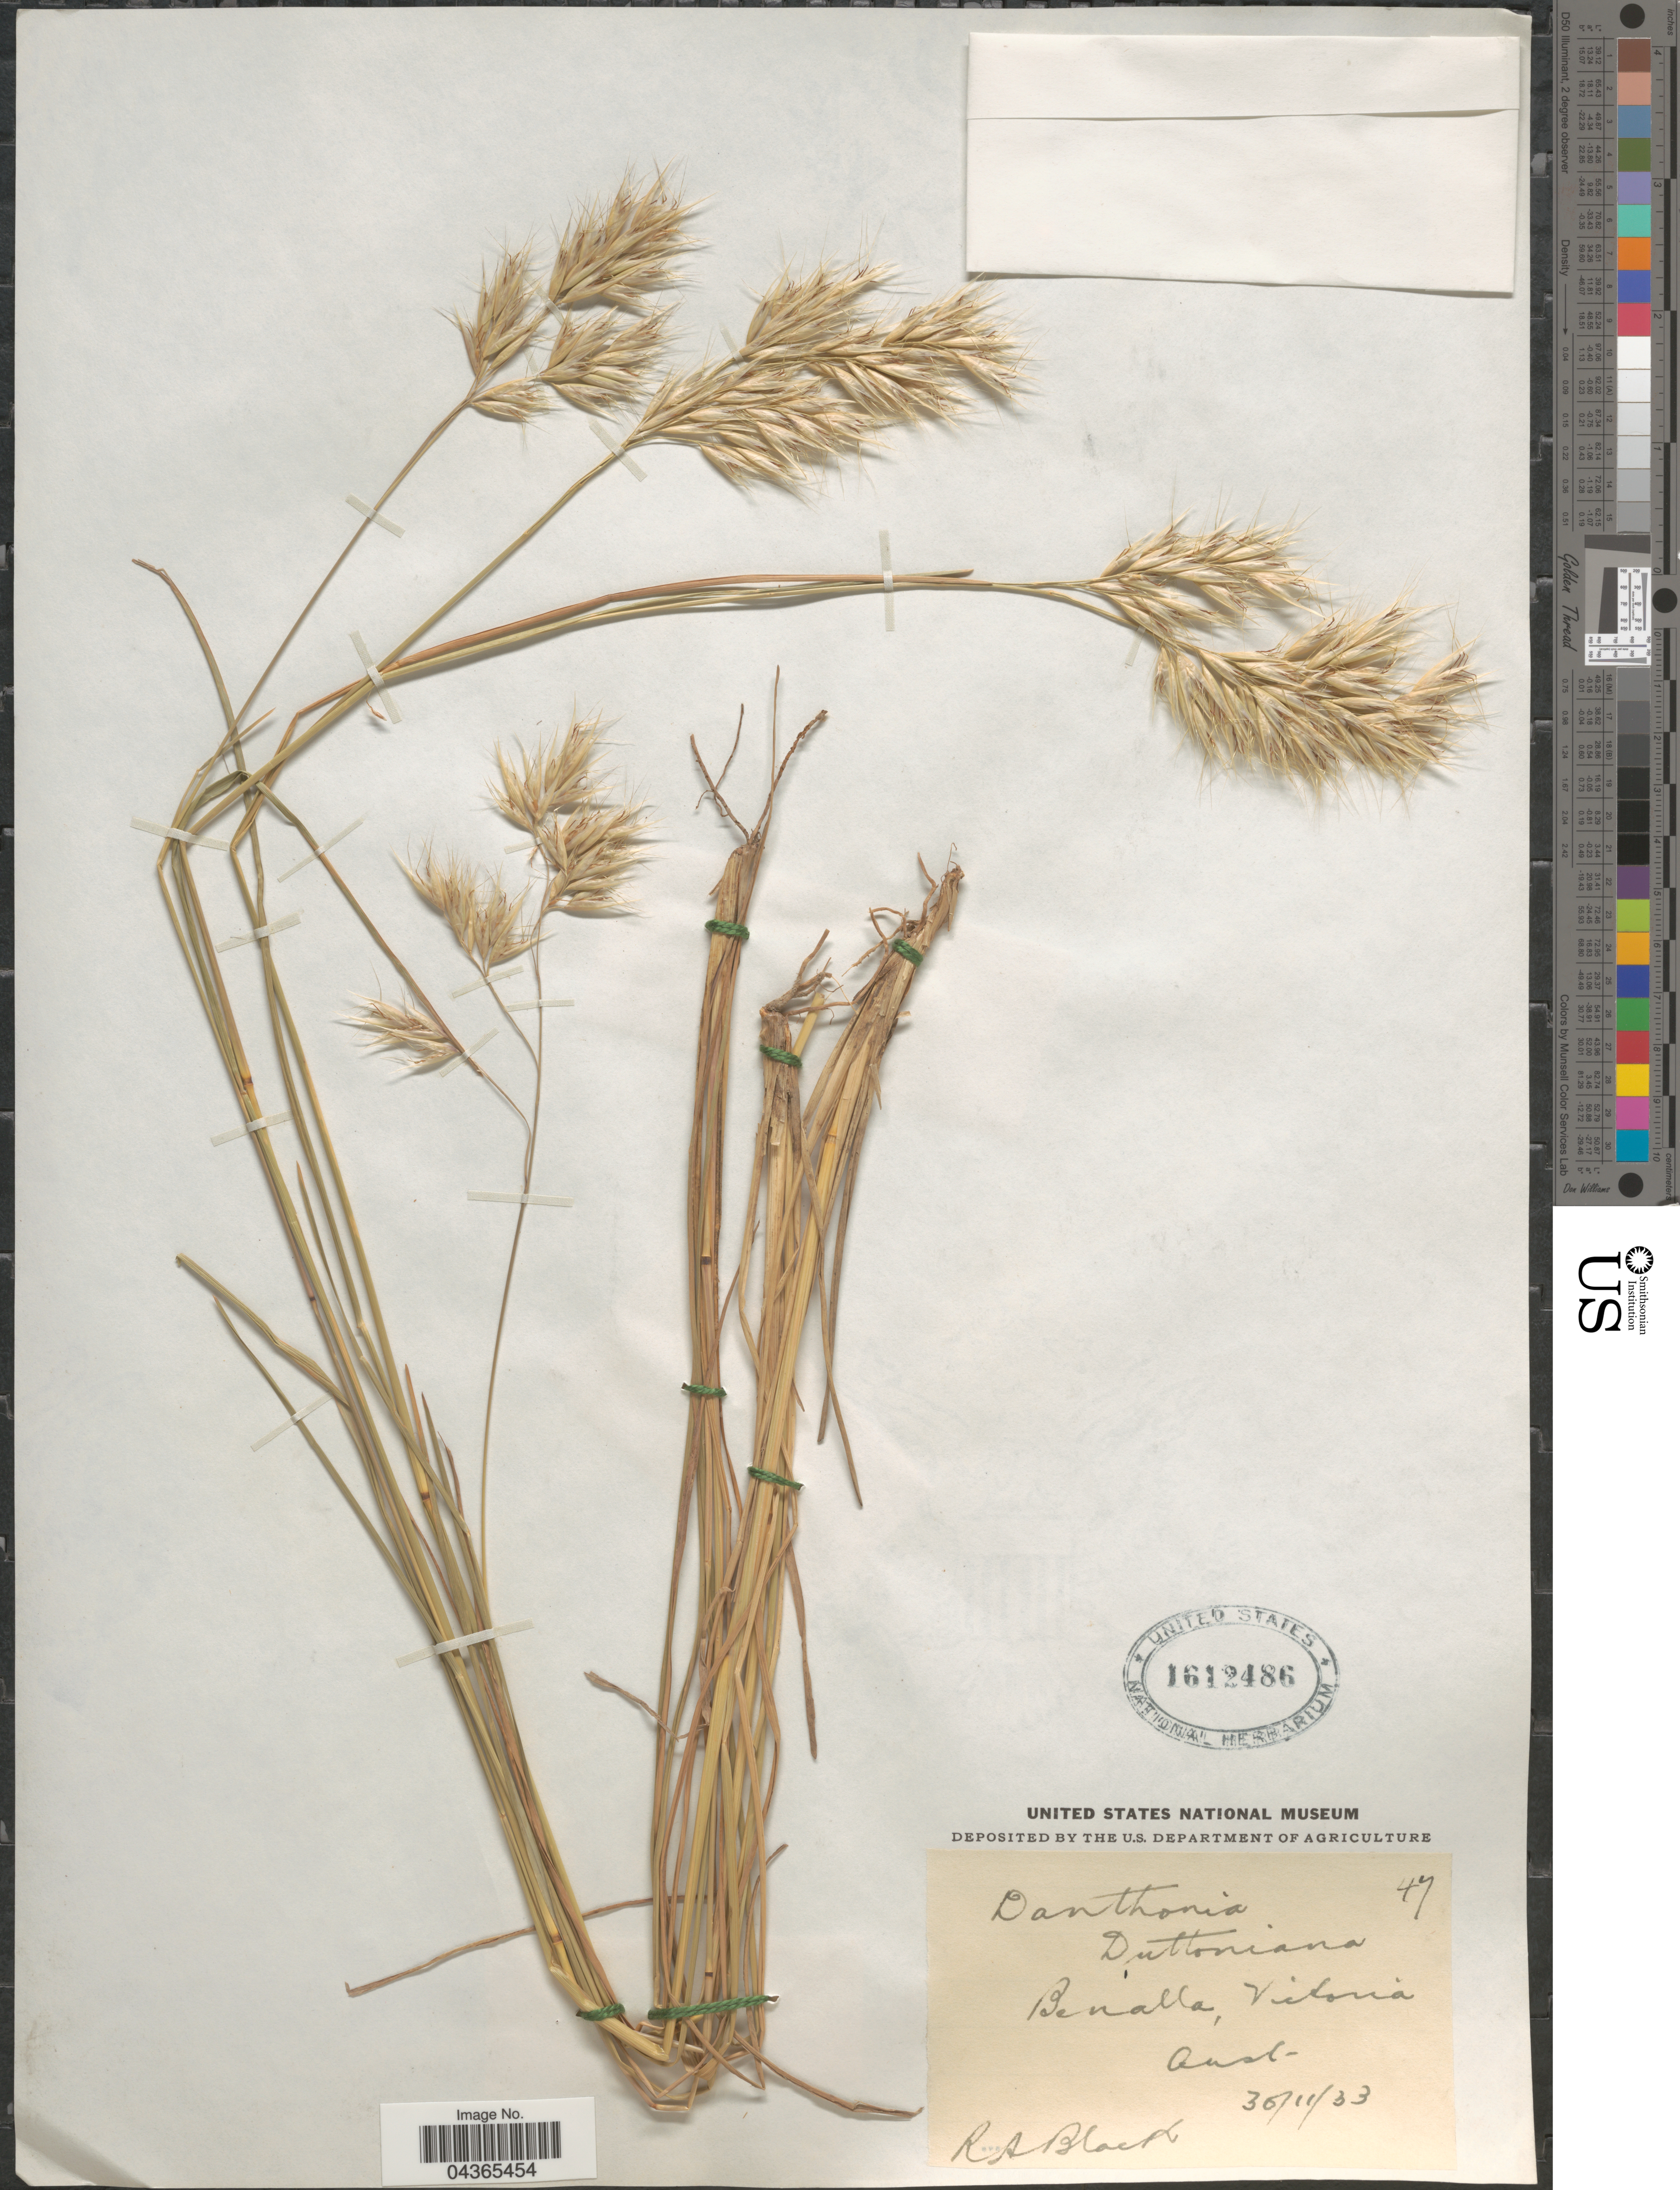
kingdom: Plantae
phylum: Tracheophyta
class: Liliopsida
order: Poales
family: Poaceae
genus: Rytidosperma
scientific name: Rytidosperma duttonianum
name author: (Cashmore) Connor & Edgar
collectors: R. A. Black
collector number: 47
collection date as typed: Transcribed d/m/y: 30/11/33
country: Australia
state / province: Victoria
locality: Benalla, Victoria.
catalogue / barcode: US 1612486